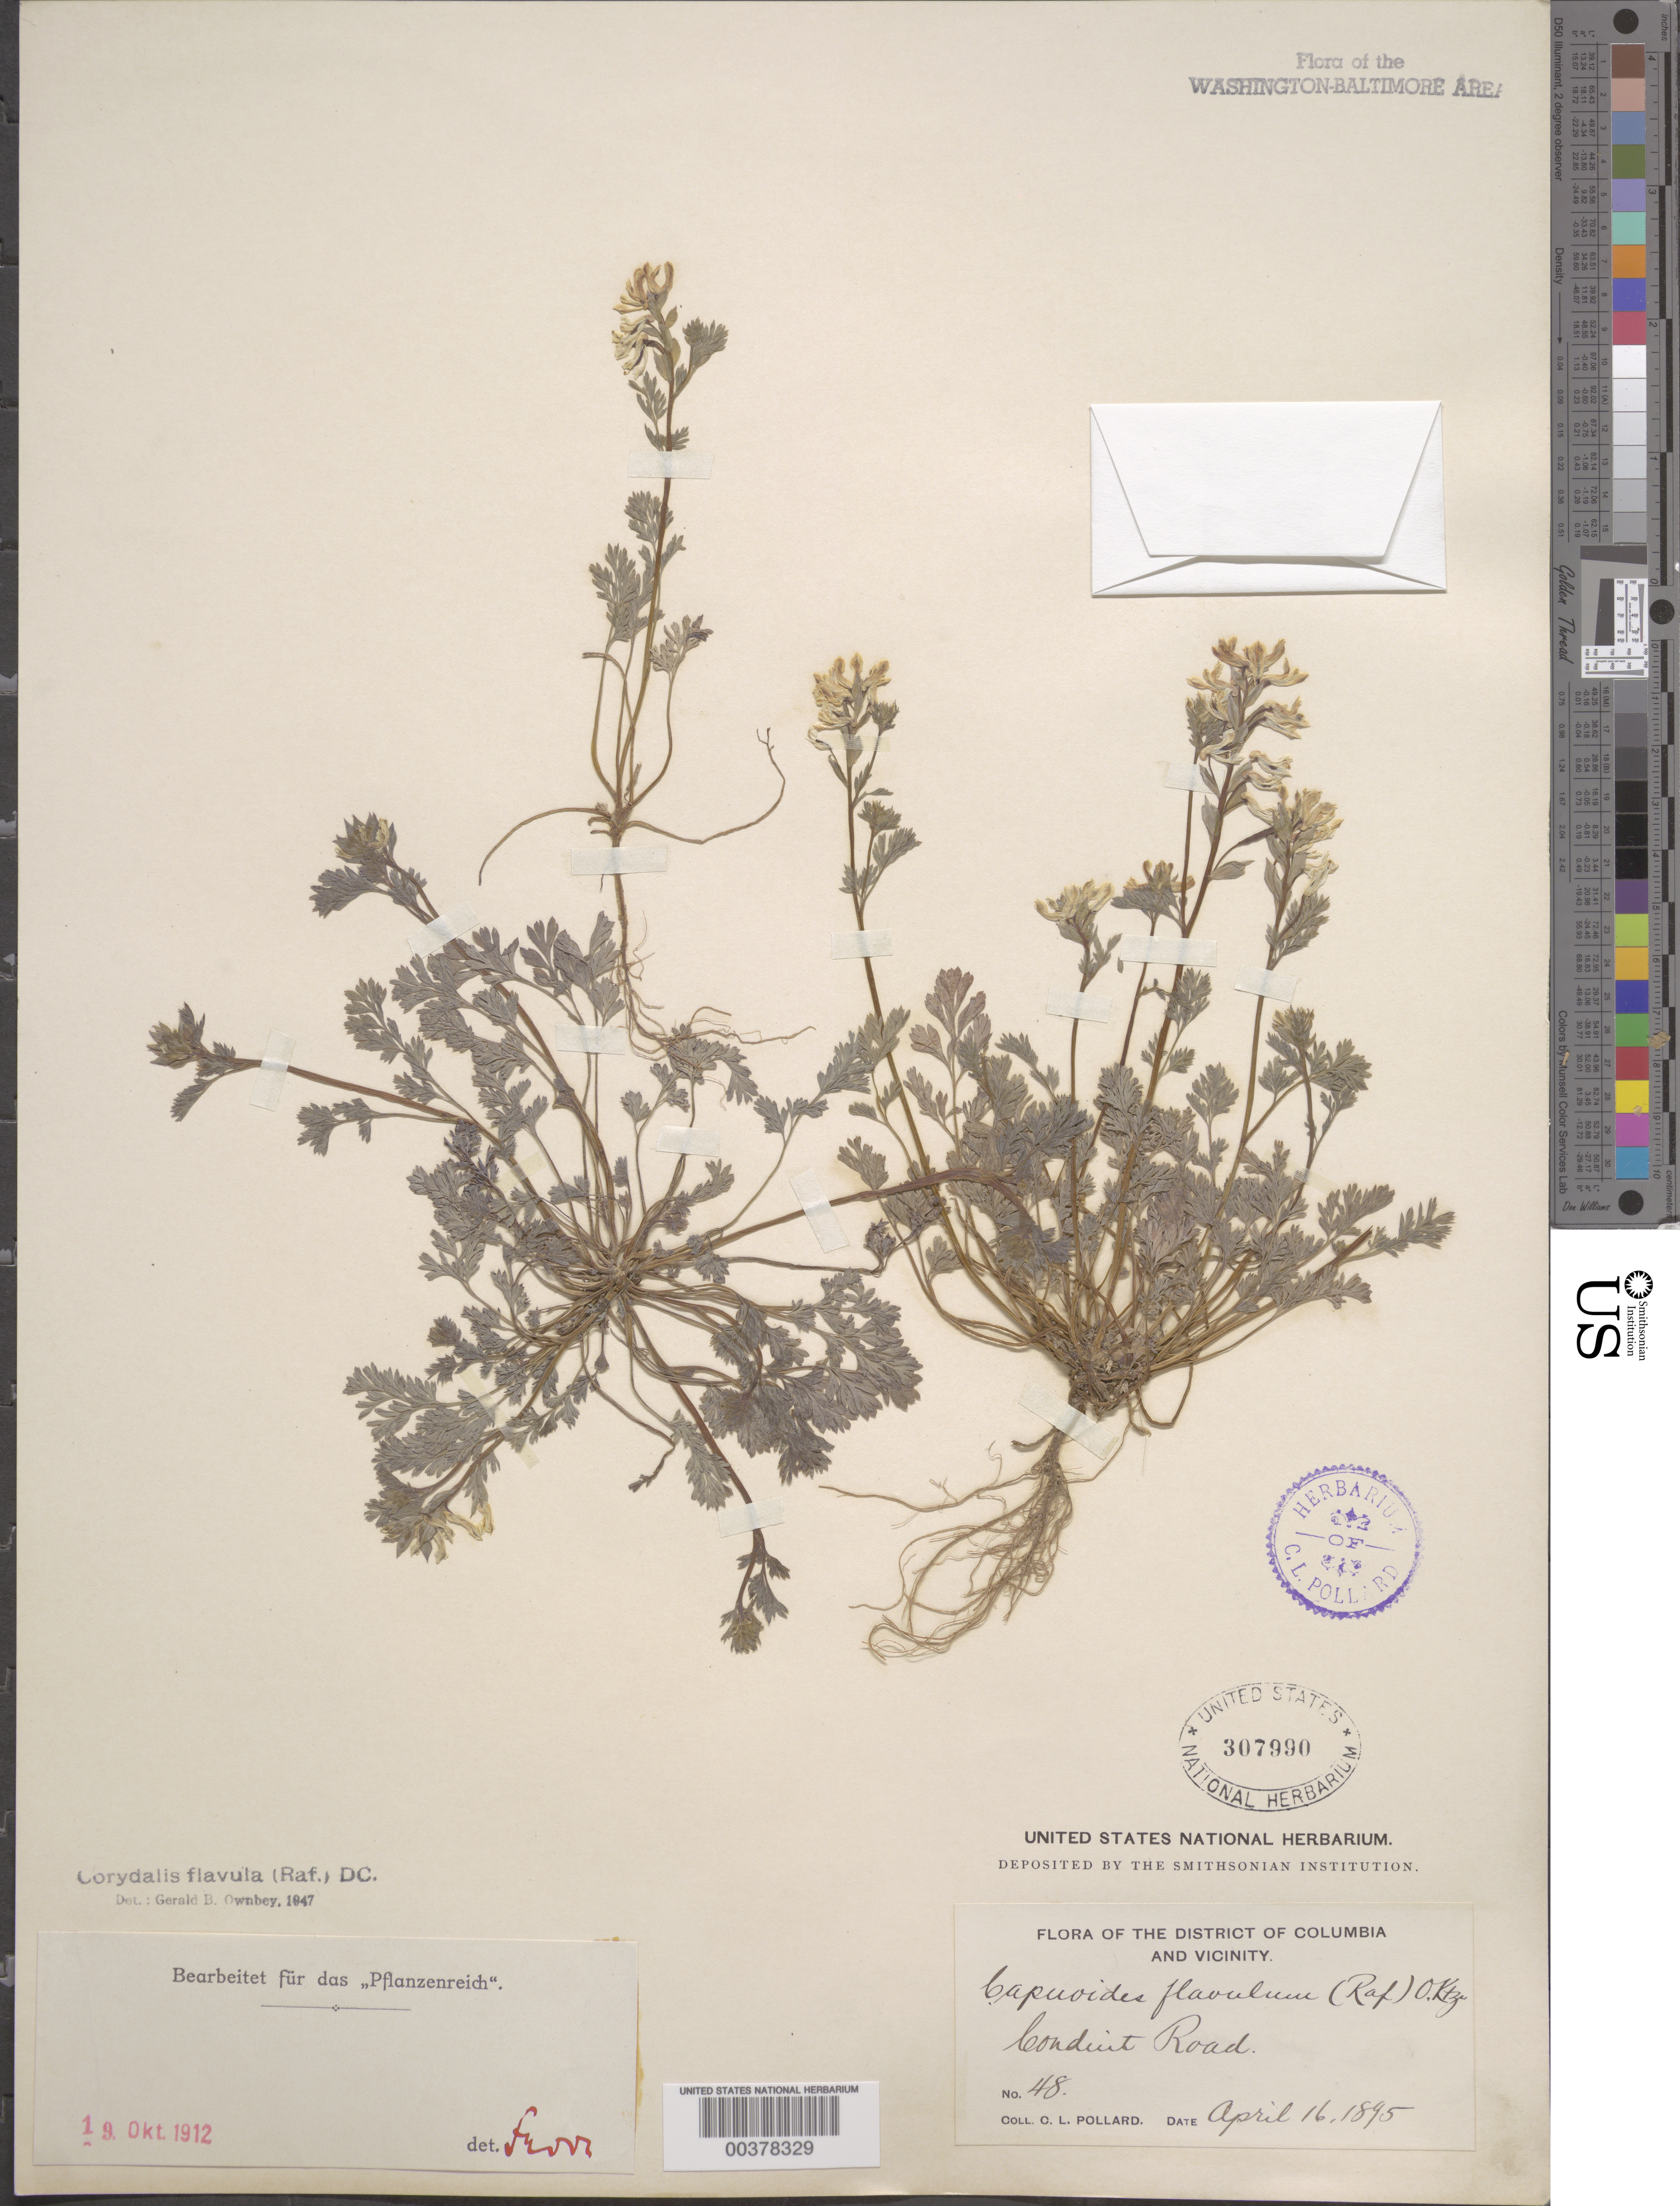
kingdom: Plantae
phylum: Tracheophyta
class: Magnoliopsida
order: Ranunculales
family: Papaveraceae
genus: Corydalis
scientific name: Corydalis flavula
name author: (Raf.) DC.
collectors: C. L. Pollard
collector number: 48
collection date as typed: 16 Apr 1895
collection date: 1895-04-16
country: United States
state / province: Maryland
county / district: Montgomery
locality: Conduit Road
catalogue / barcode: US 307990